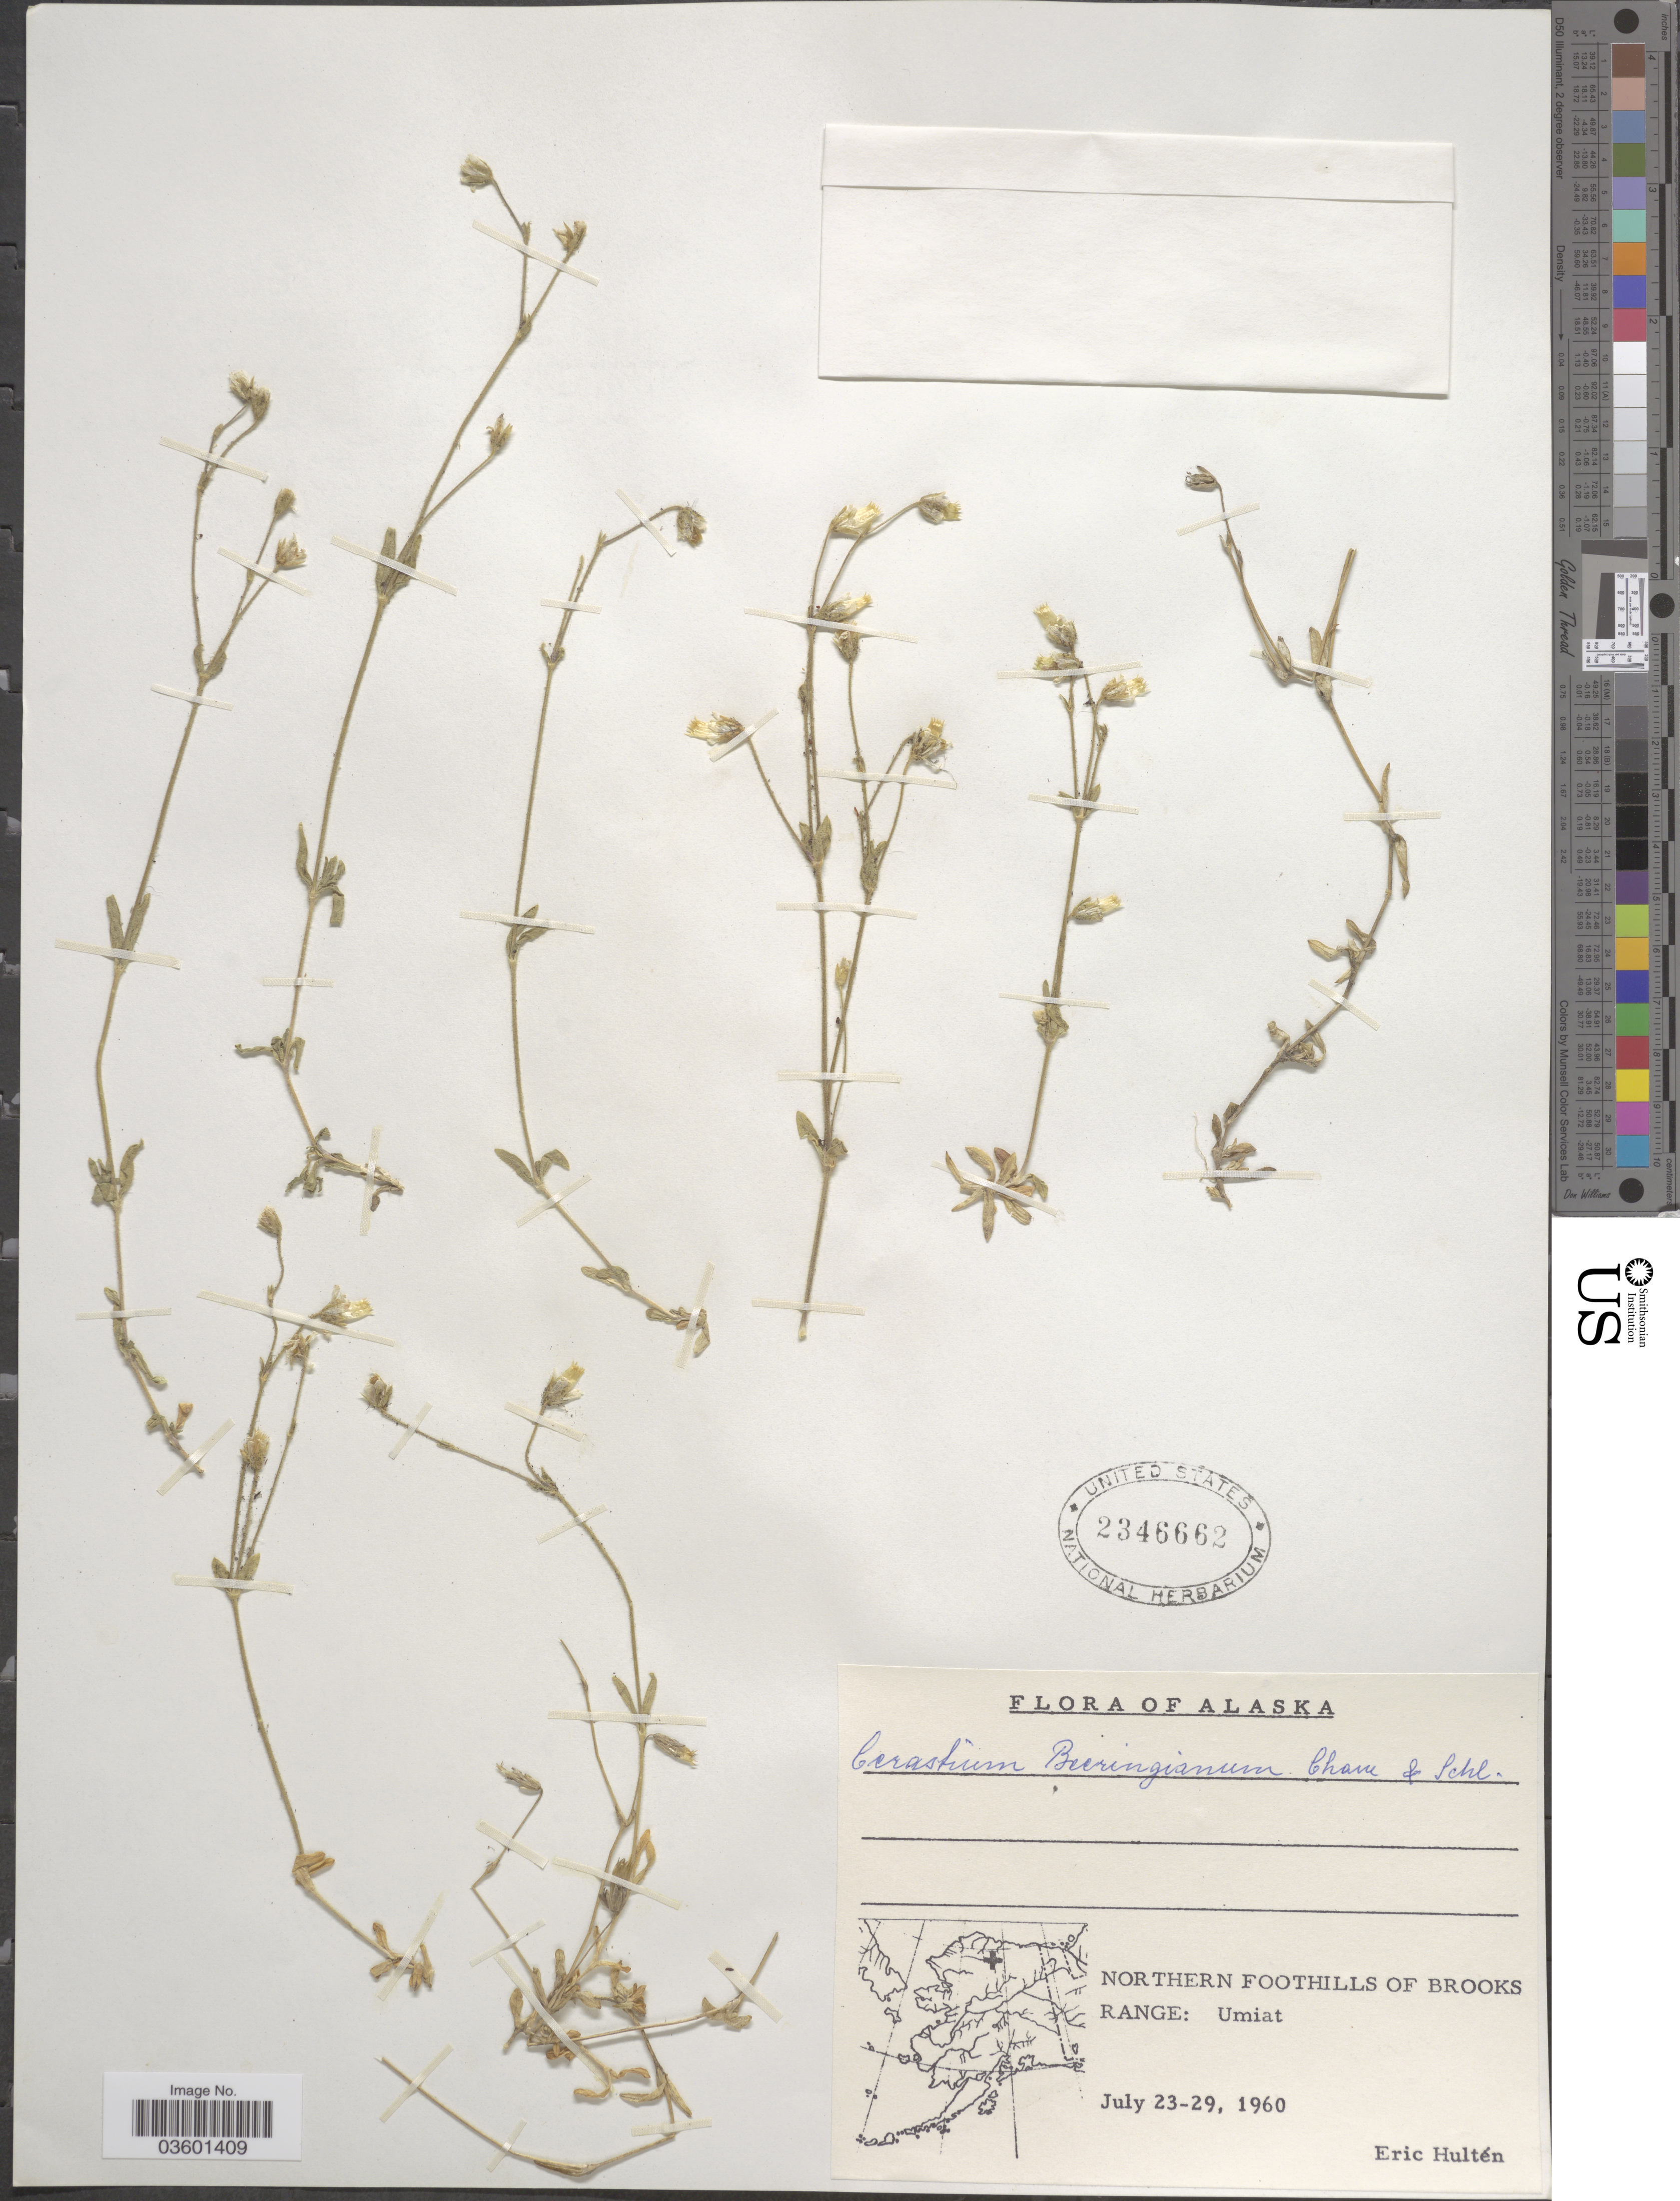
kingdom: Plantae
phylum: Tracheophyta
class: Magnoliopsida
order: Caryophyllales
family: Caryophyllaceae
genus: Cerastium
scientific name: Cerastium beeringianum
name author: Cham. & Schltdl.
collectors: E. G. Hultén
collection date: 1960-07-23/1960-07-29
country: United States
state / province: Alaska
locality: Northern Foothills of Brooks Range: Umiat.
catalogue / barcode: US 2346662